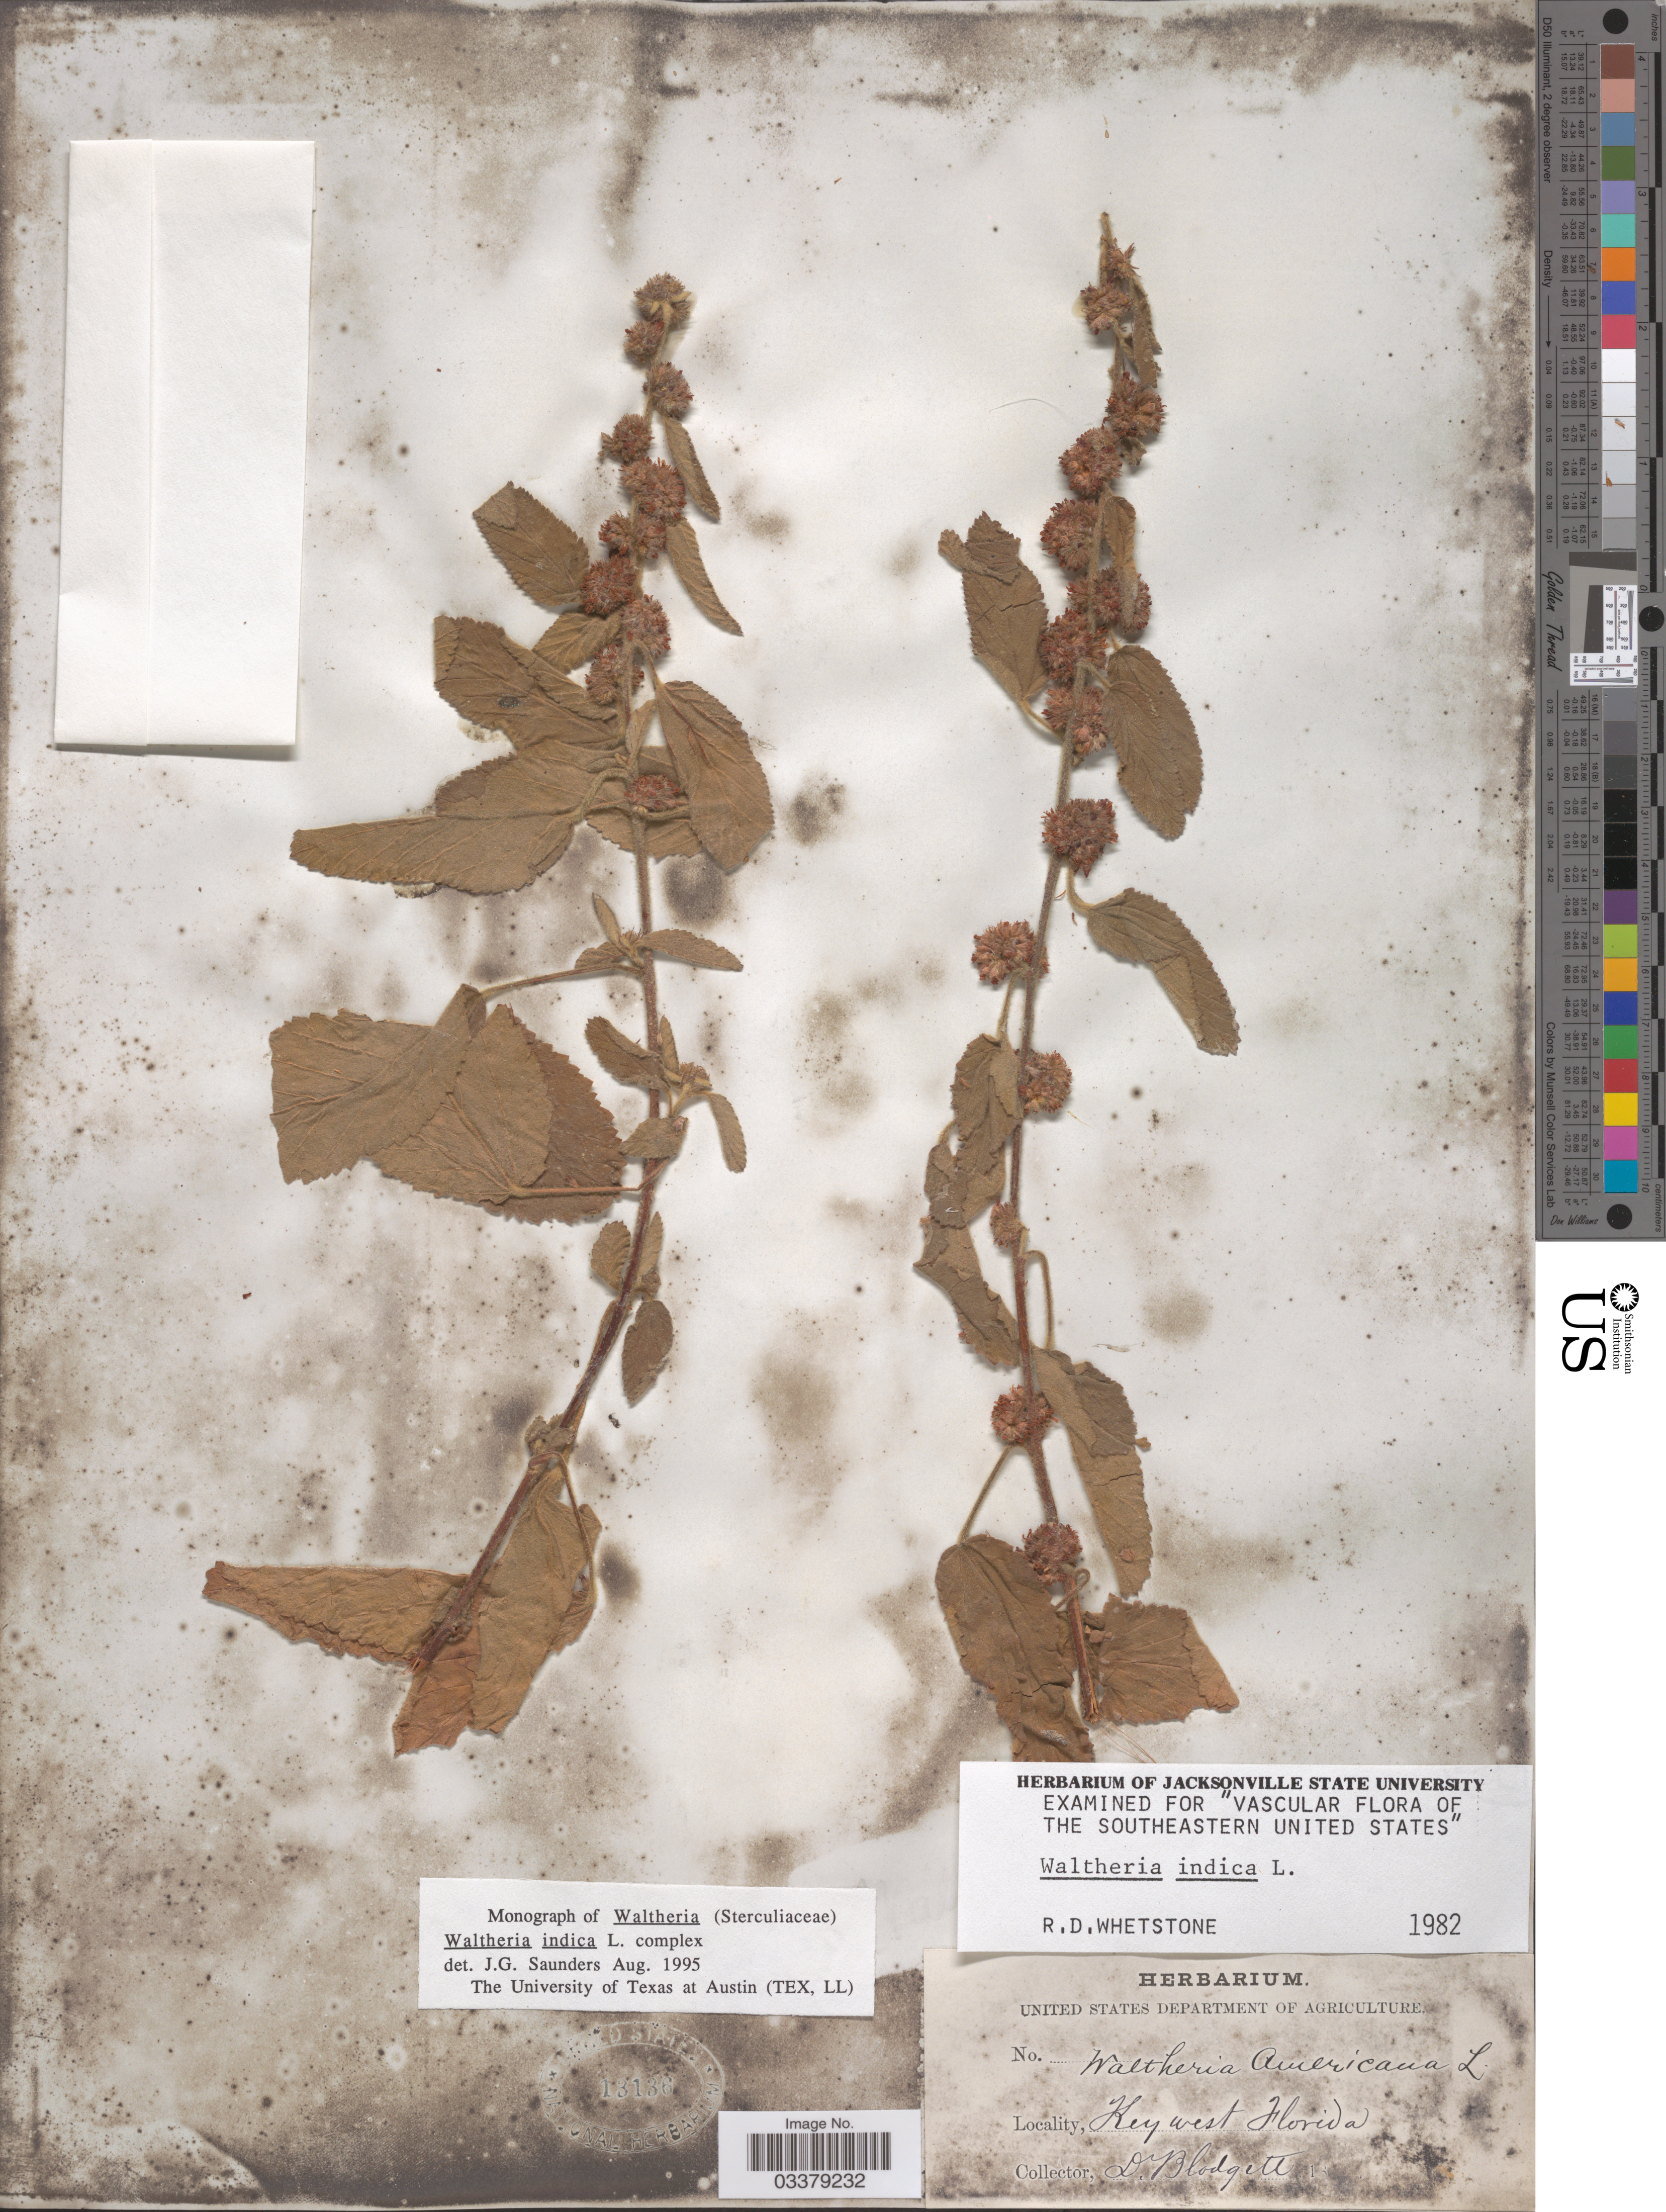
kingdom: Plantae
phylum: Tracheophyta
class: Magnoliopsida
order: Malvales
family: Malvaceae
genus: Waltheria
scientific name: Waltheria indica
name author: L.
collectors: -. Blodgett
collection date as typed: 18*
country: United States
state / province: Florida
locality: Keywest Florida.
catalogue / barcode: US 13136